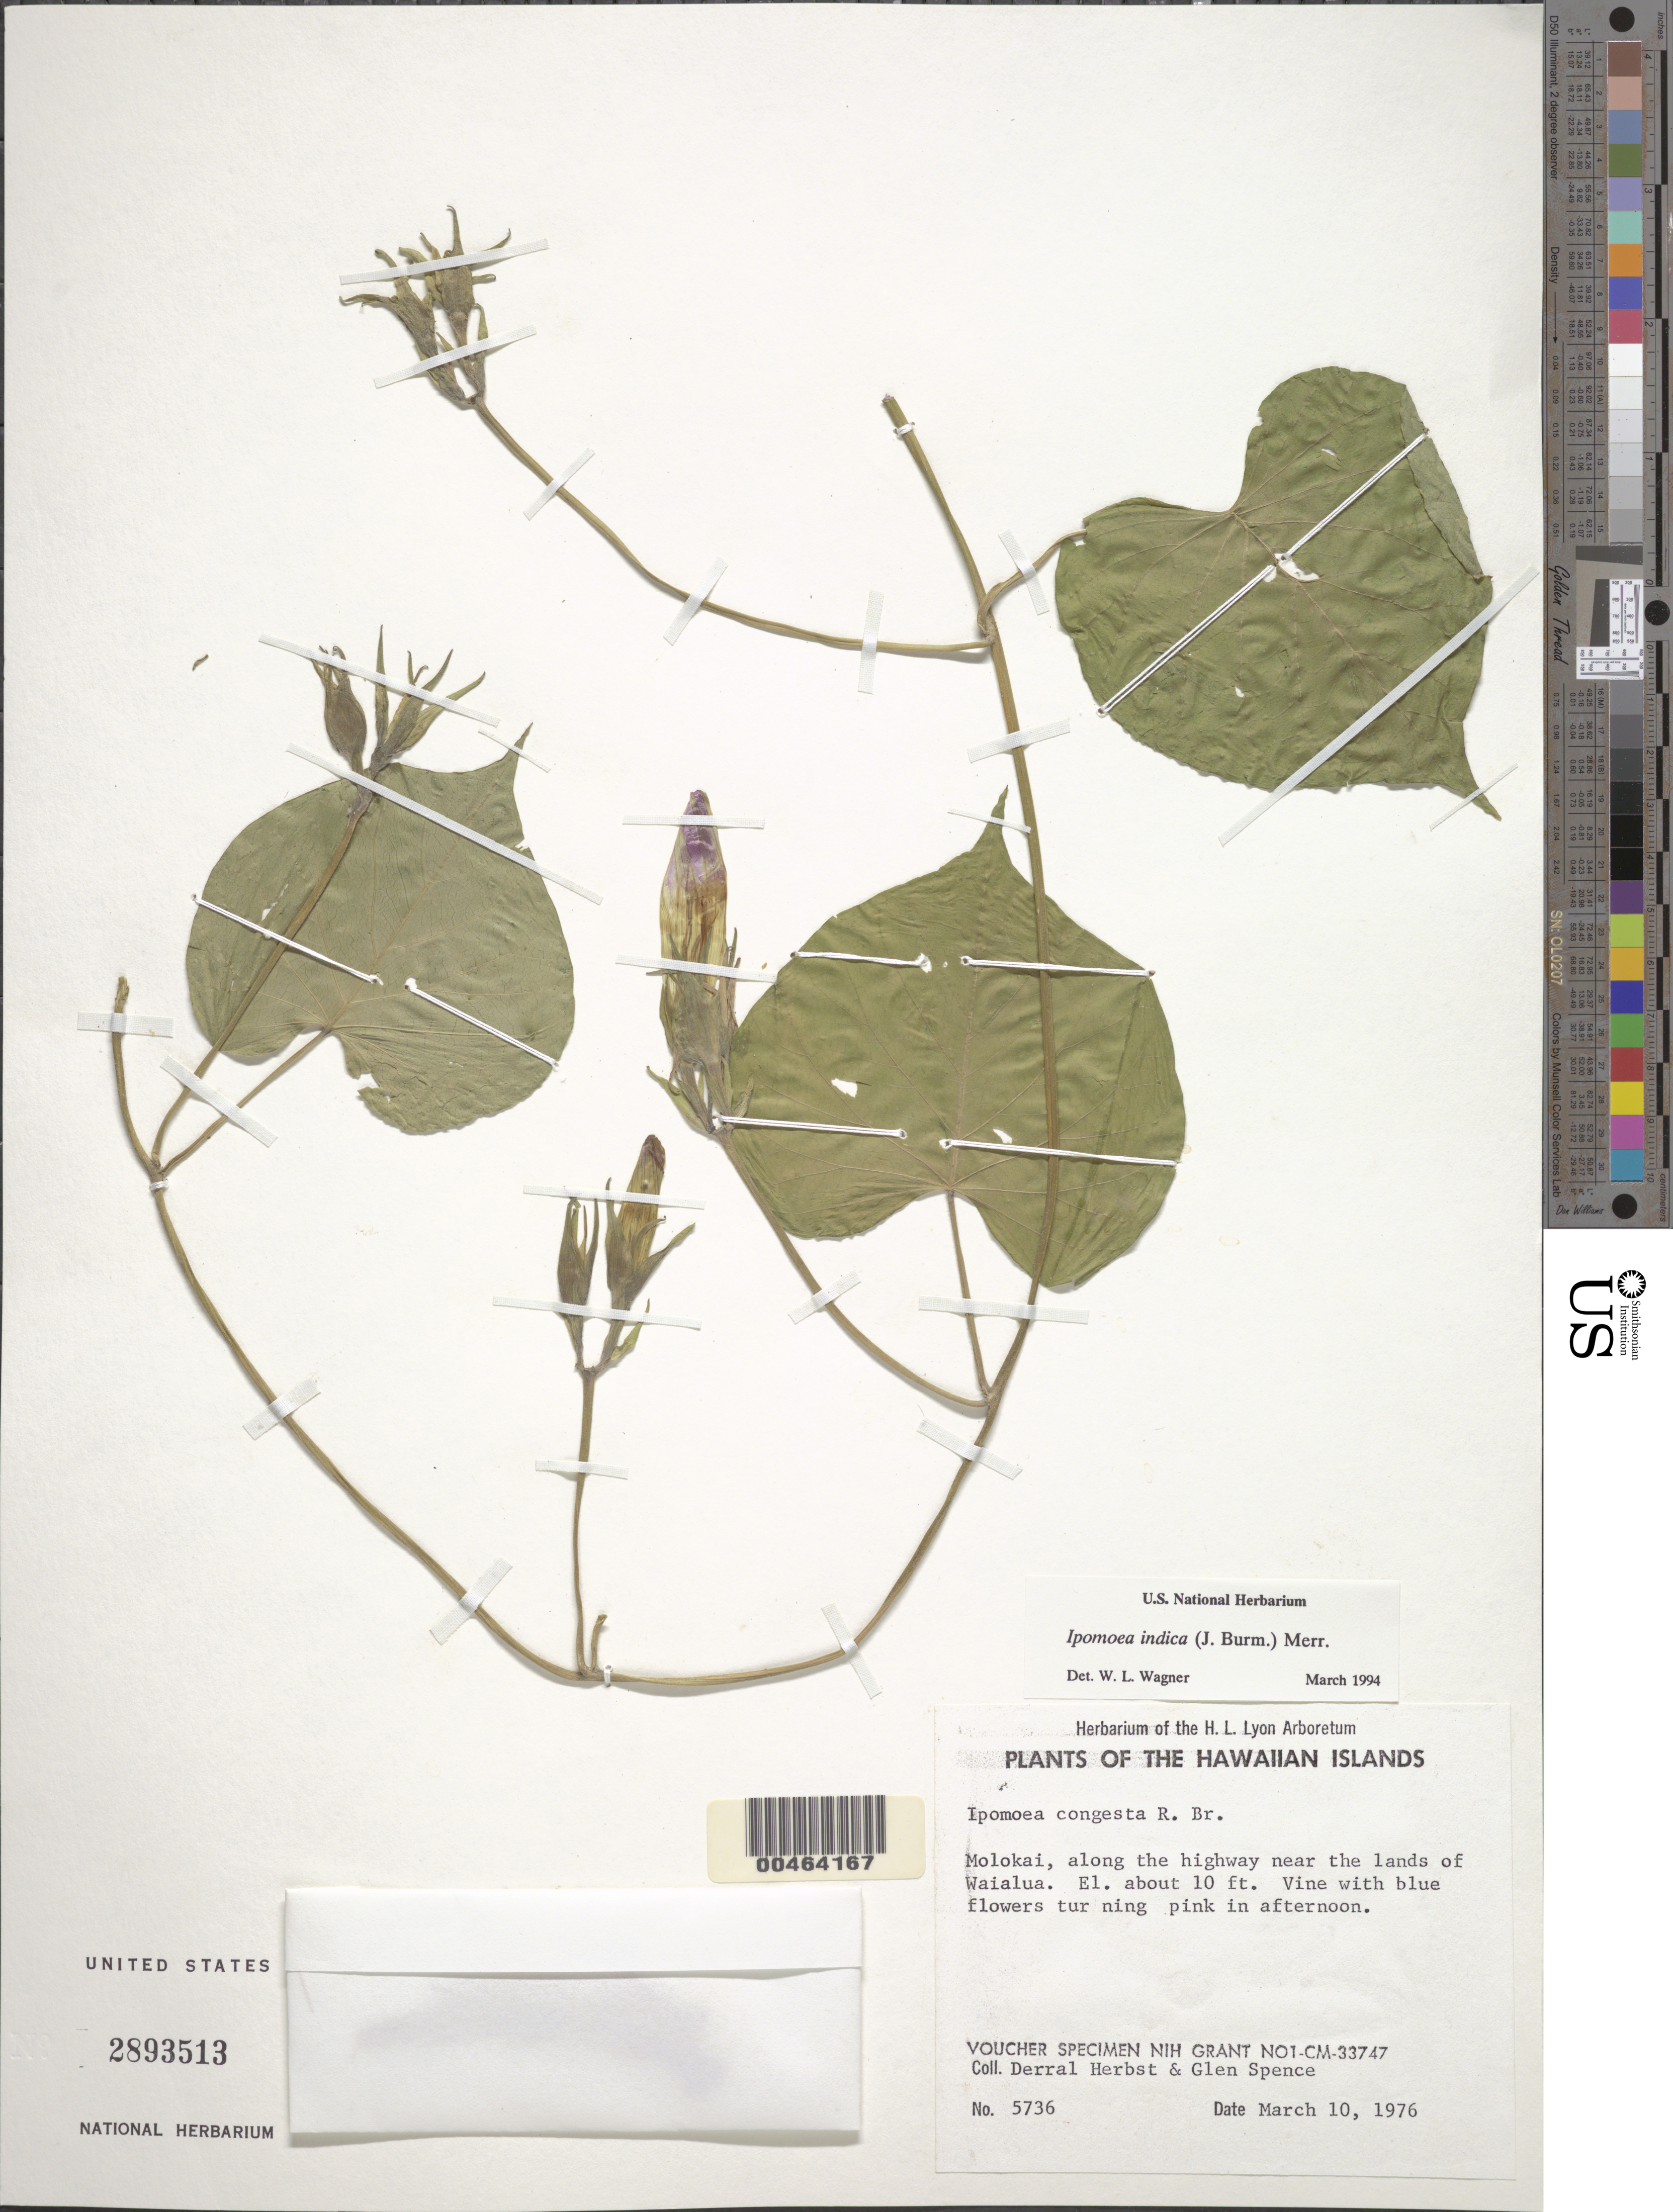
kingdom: Plantae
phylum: Tracheophyta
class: Magnoliopsida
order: Solanales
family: Convolvulaceae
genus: Ipomoea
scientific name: Ipomoea indica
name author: (Burm.) Merr.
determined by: Wagner, W. L., (BOT), Smithsonian Institution - National Museum of Natural History (UNITED STATES)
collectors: D. R. Herbst & G. Spence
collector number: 5736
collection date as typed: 10 Mar 1976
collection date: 1976-03-10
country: United States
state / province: Hawaii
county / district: Maui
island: Moloka'i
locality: Along the highway near the lands of Waialua.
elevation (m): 3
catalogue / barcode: US 2893513